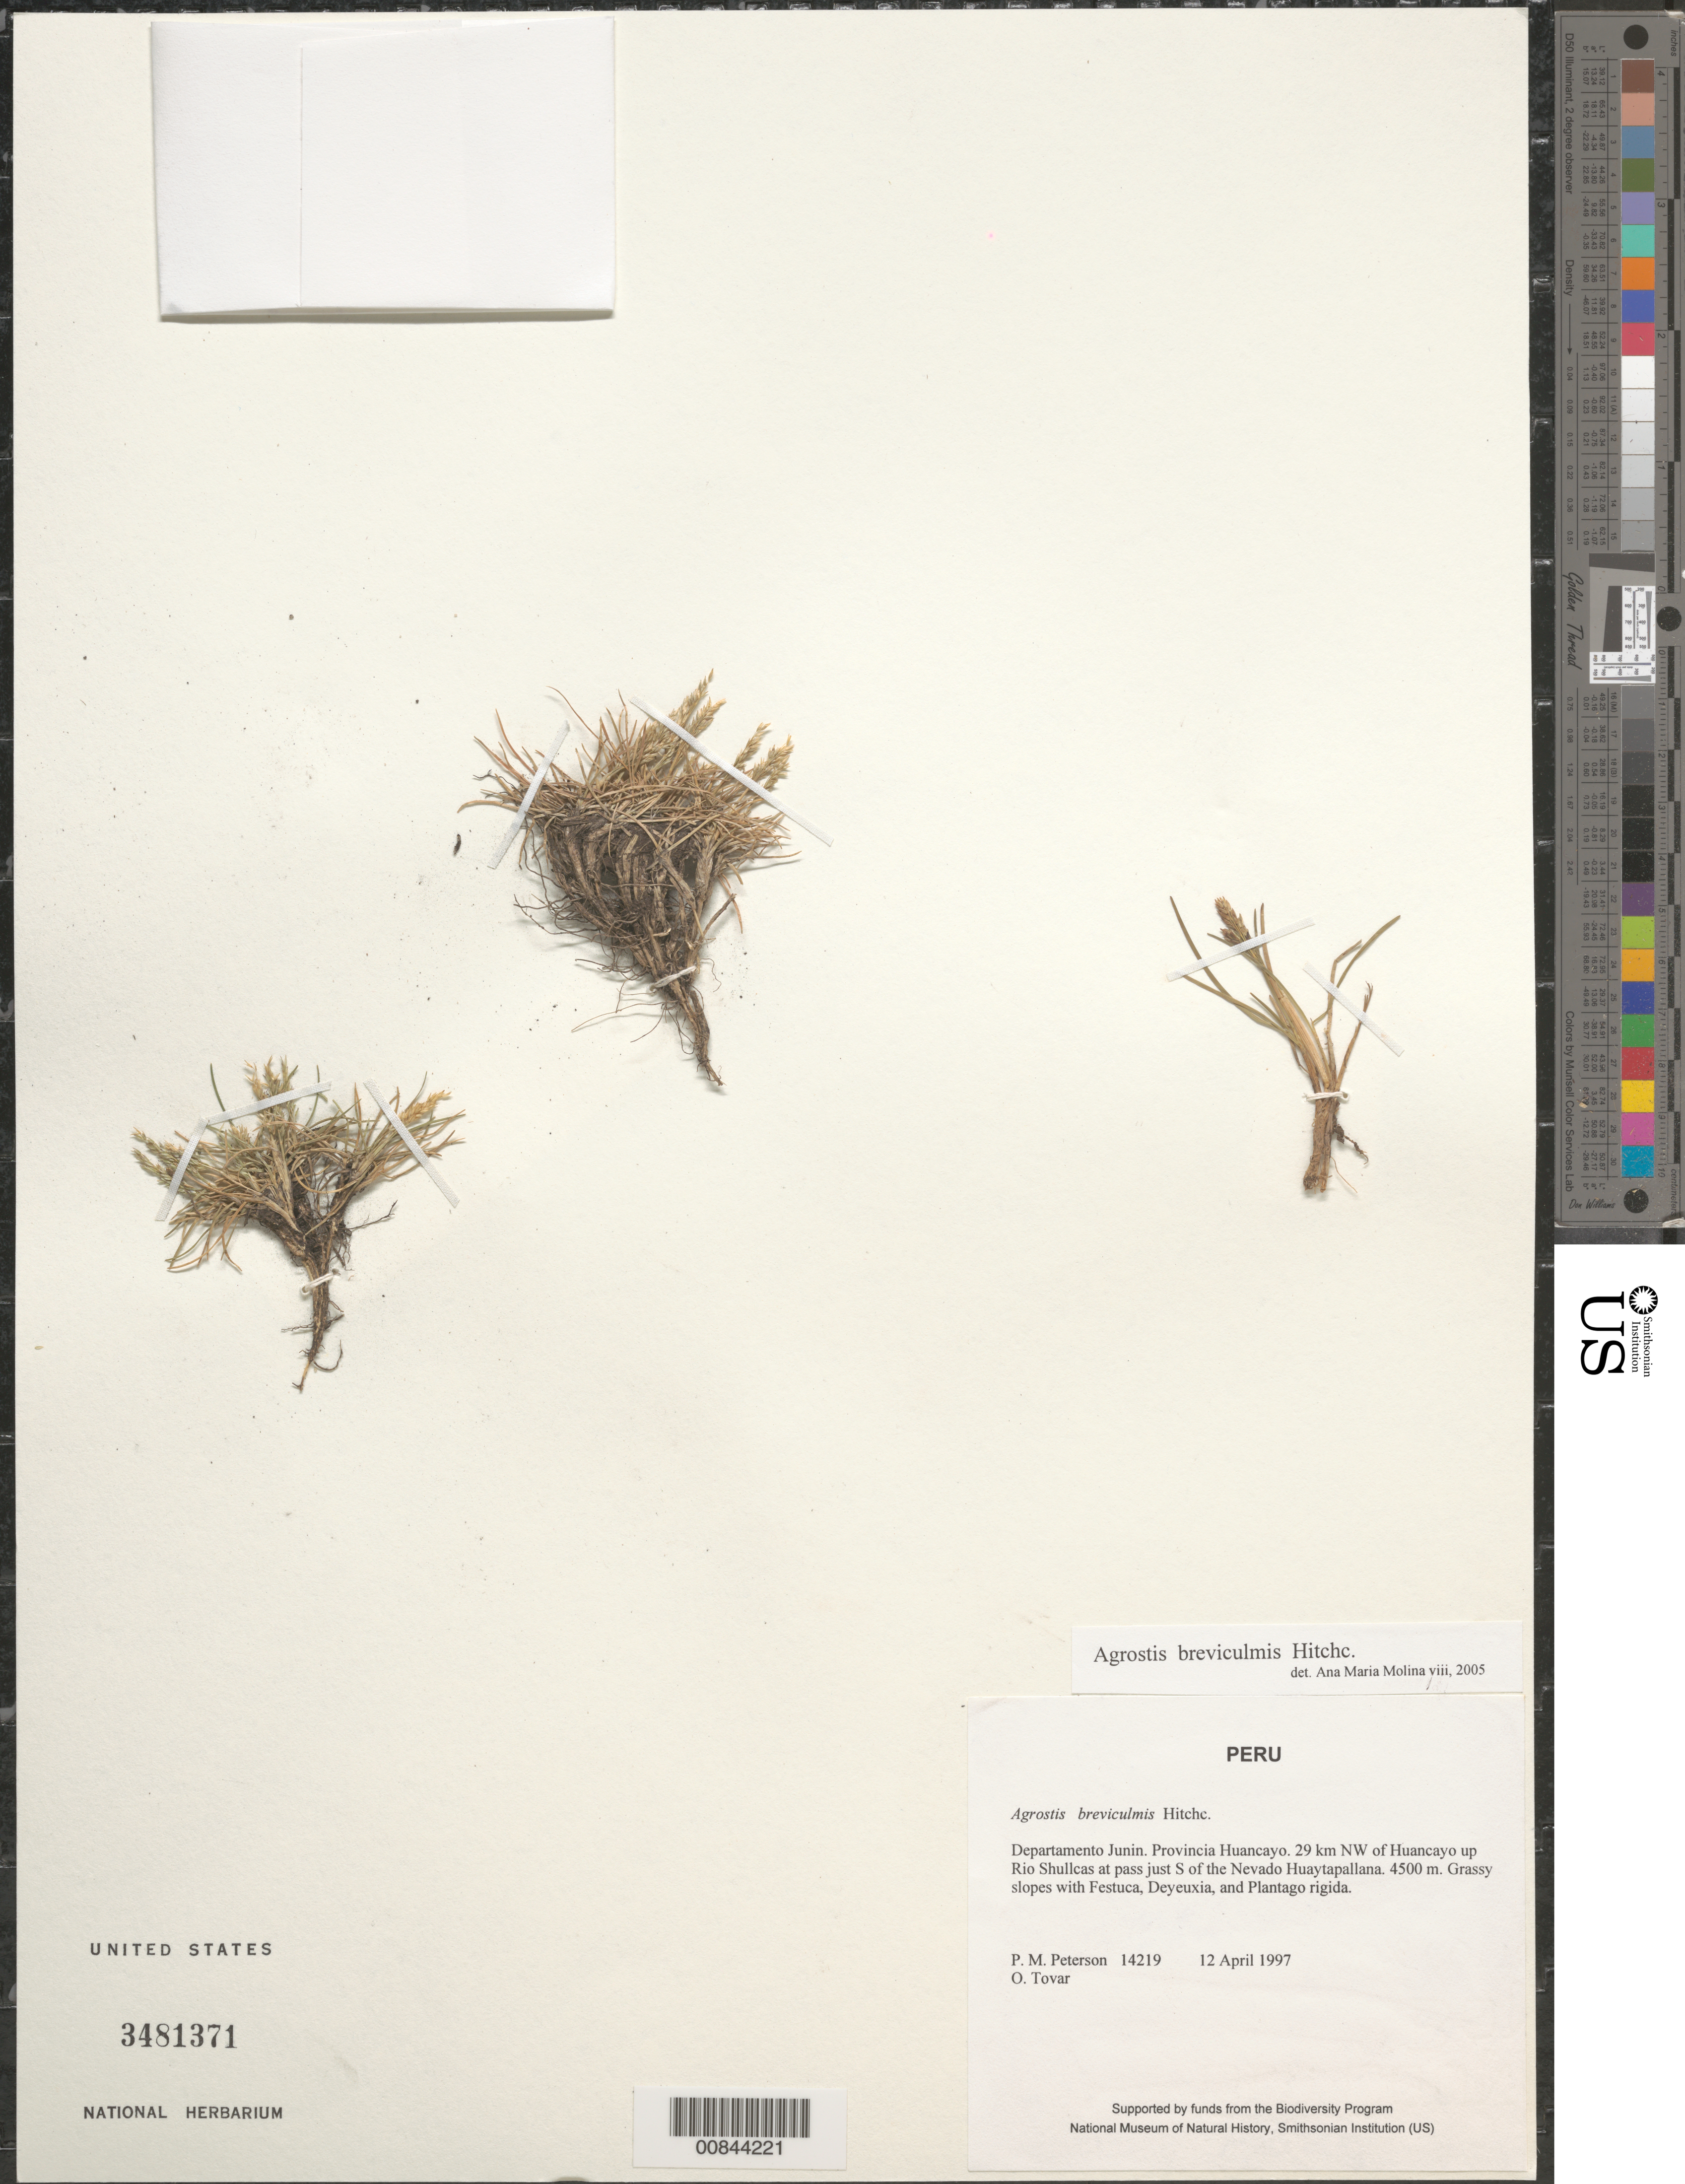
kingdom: Plantae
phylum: Tracheophyta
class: Liliopsida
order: Poales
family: Poaceae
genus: Agrostis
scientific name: Agrostis breviculmis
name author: Hitchc.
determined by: Molina, Ana M. de R.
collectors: P. M. Peterson & Ó. Tovar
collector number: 14219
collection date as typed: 12 Apr 1997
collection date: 1997-04-12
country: Peru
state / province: Junín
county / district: Huancayo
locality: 29 km NW of Huancayo up Rio Shullcas at pass just S of the Nevado Huaytapallana.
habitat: Grassy slopes with Festuca, Deyeuxia, and Plantago rigida.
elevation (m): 4500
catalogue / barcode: US 3481371